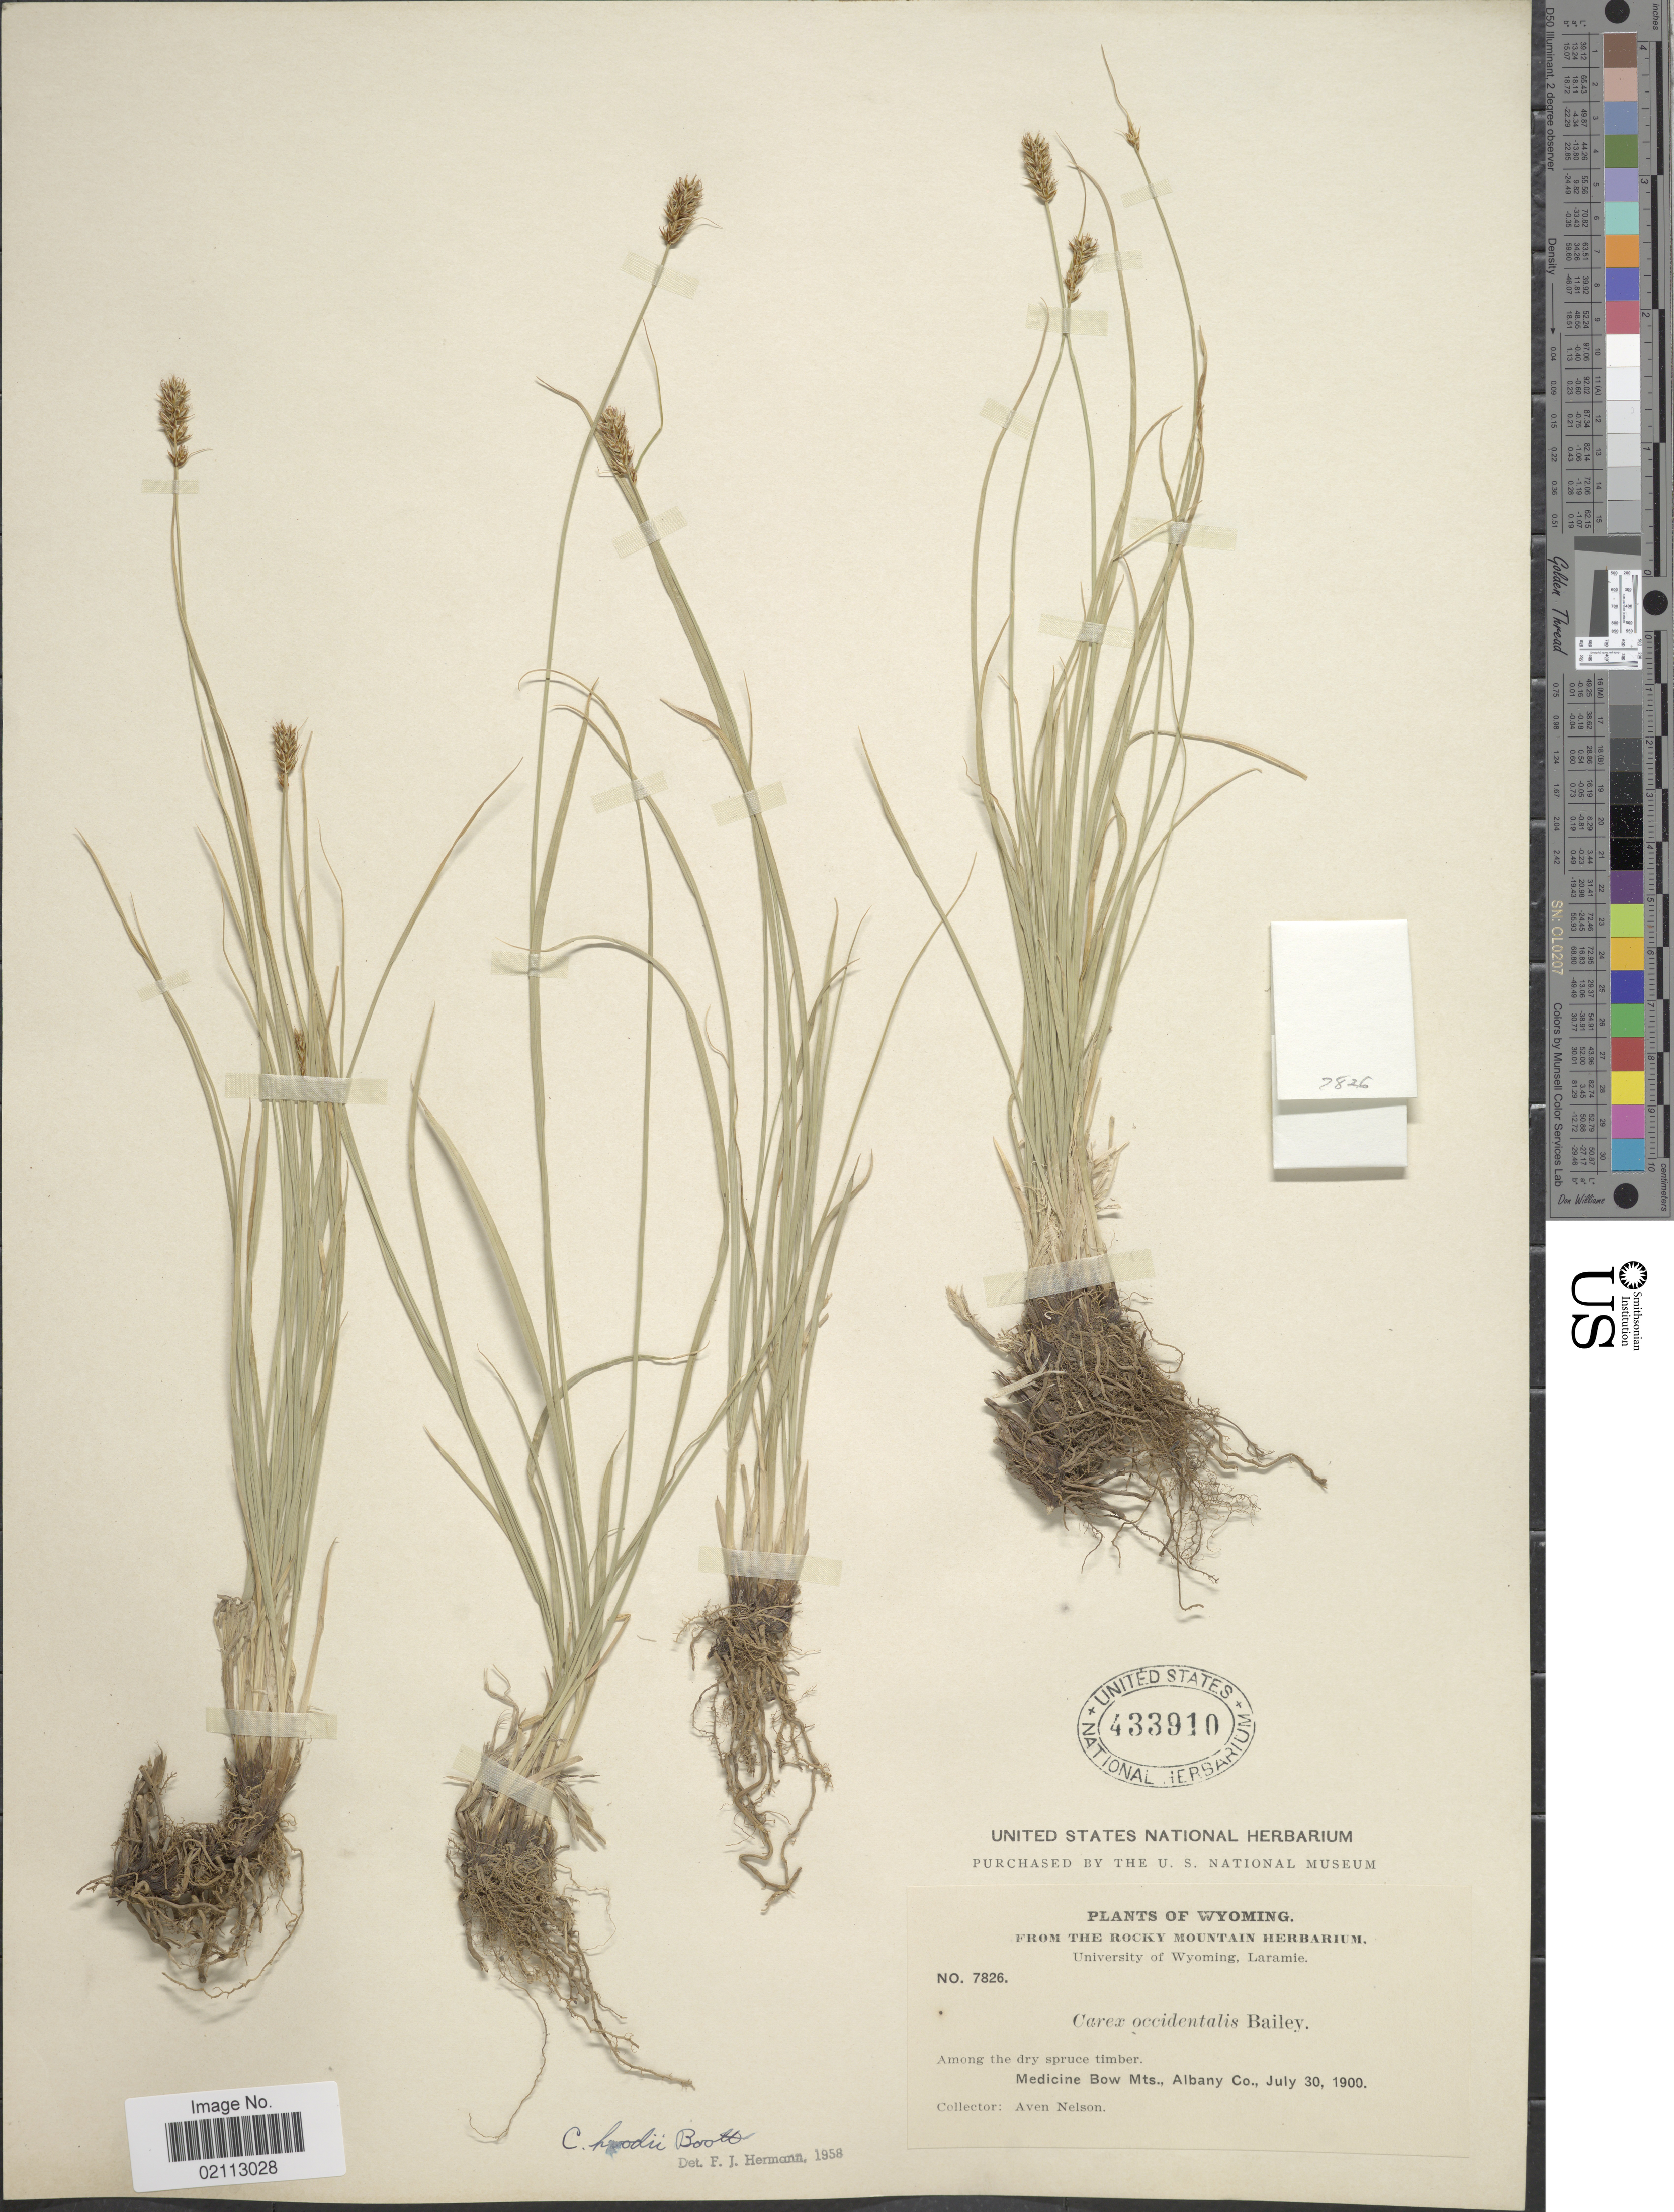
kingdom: Plantae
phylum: Tracheophyta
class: Liliopsida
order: Poales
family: Cyperaceae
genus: Carex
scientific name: Carex hoodii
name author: Boott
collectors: A. Nelson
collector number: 7826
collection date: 1900-07-30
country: United States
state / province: Wyoming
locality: Among the dry spruce timber. Medicine Bow Mts., Albany Co.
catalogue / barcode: US 433910